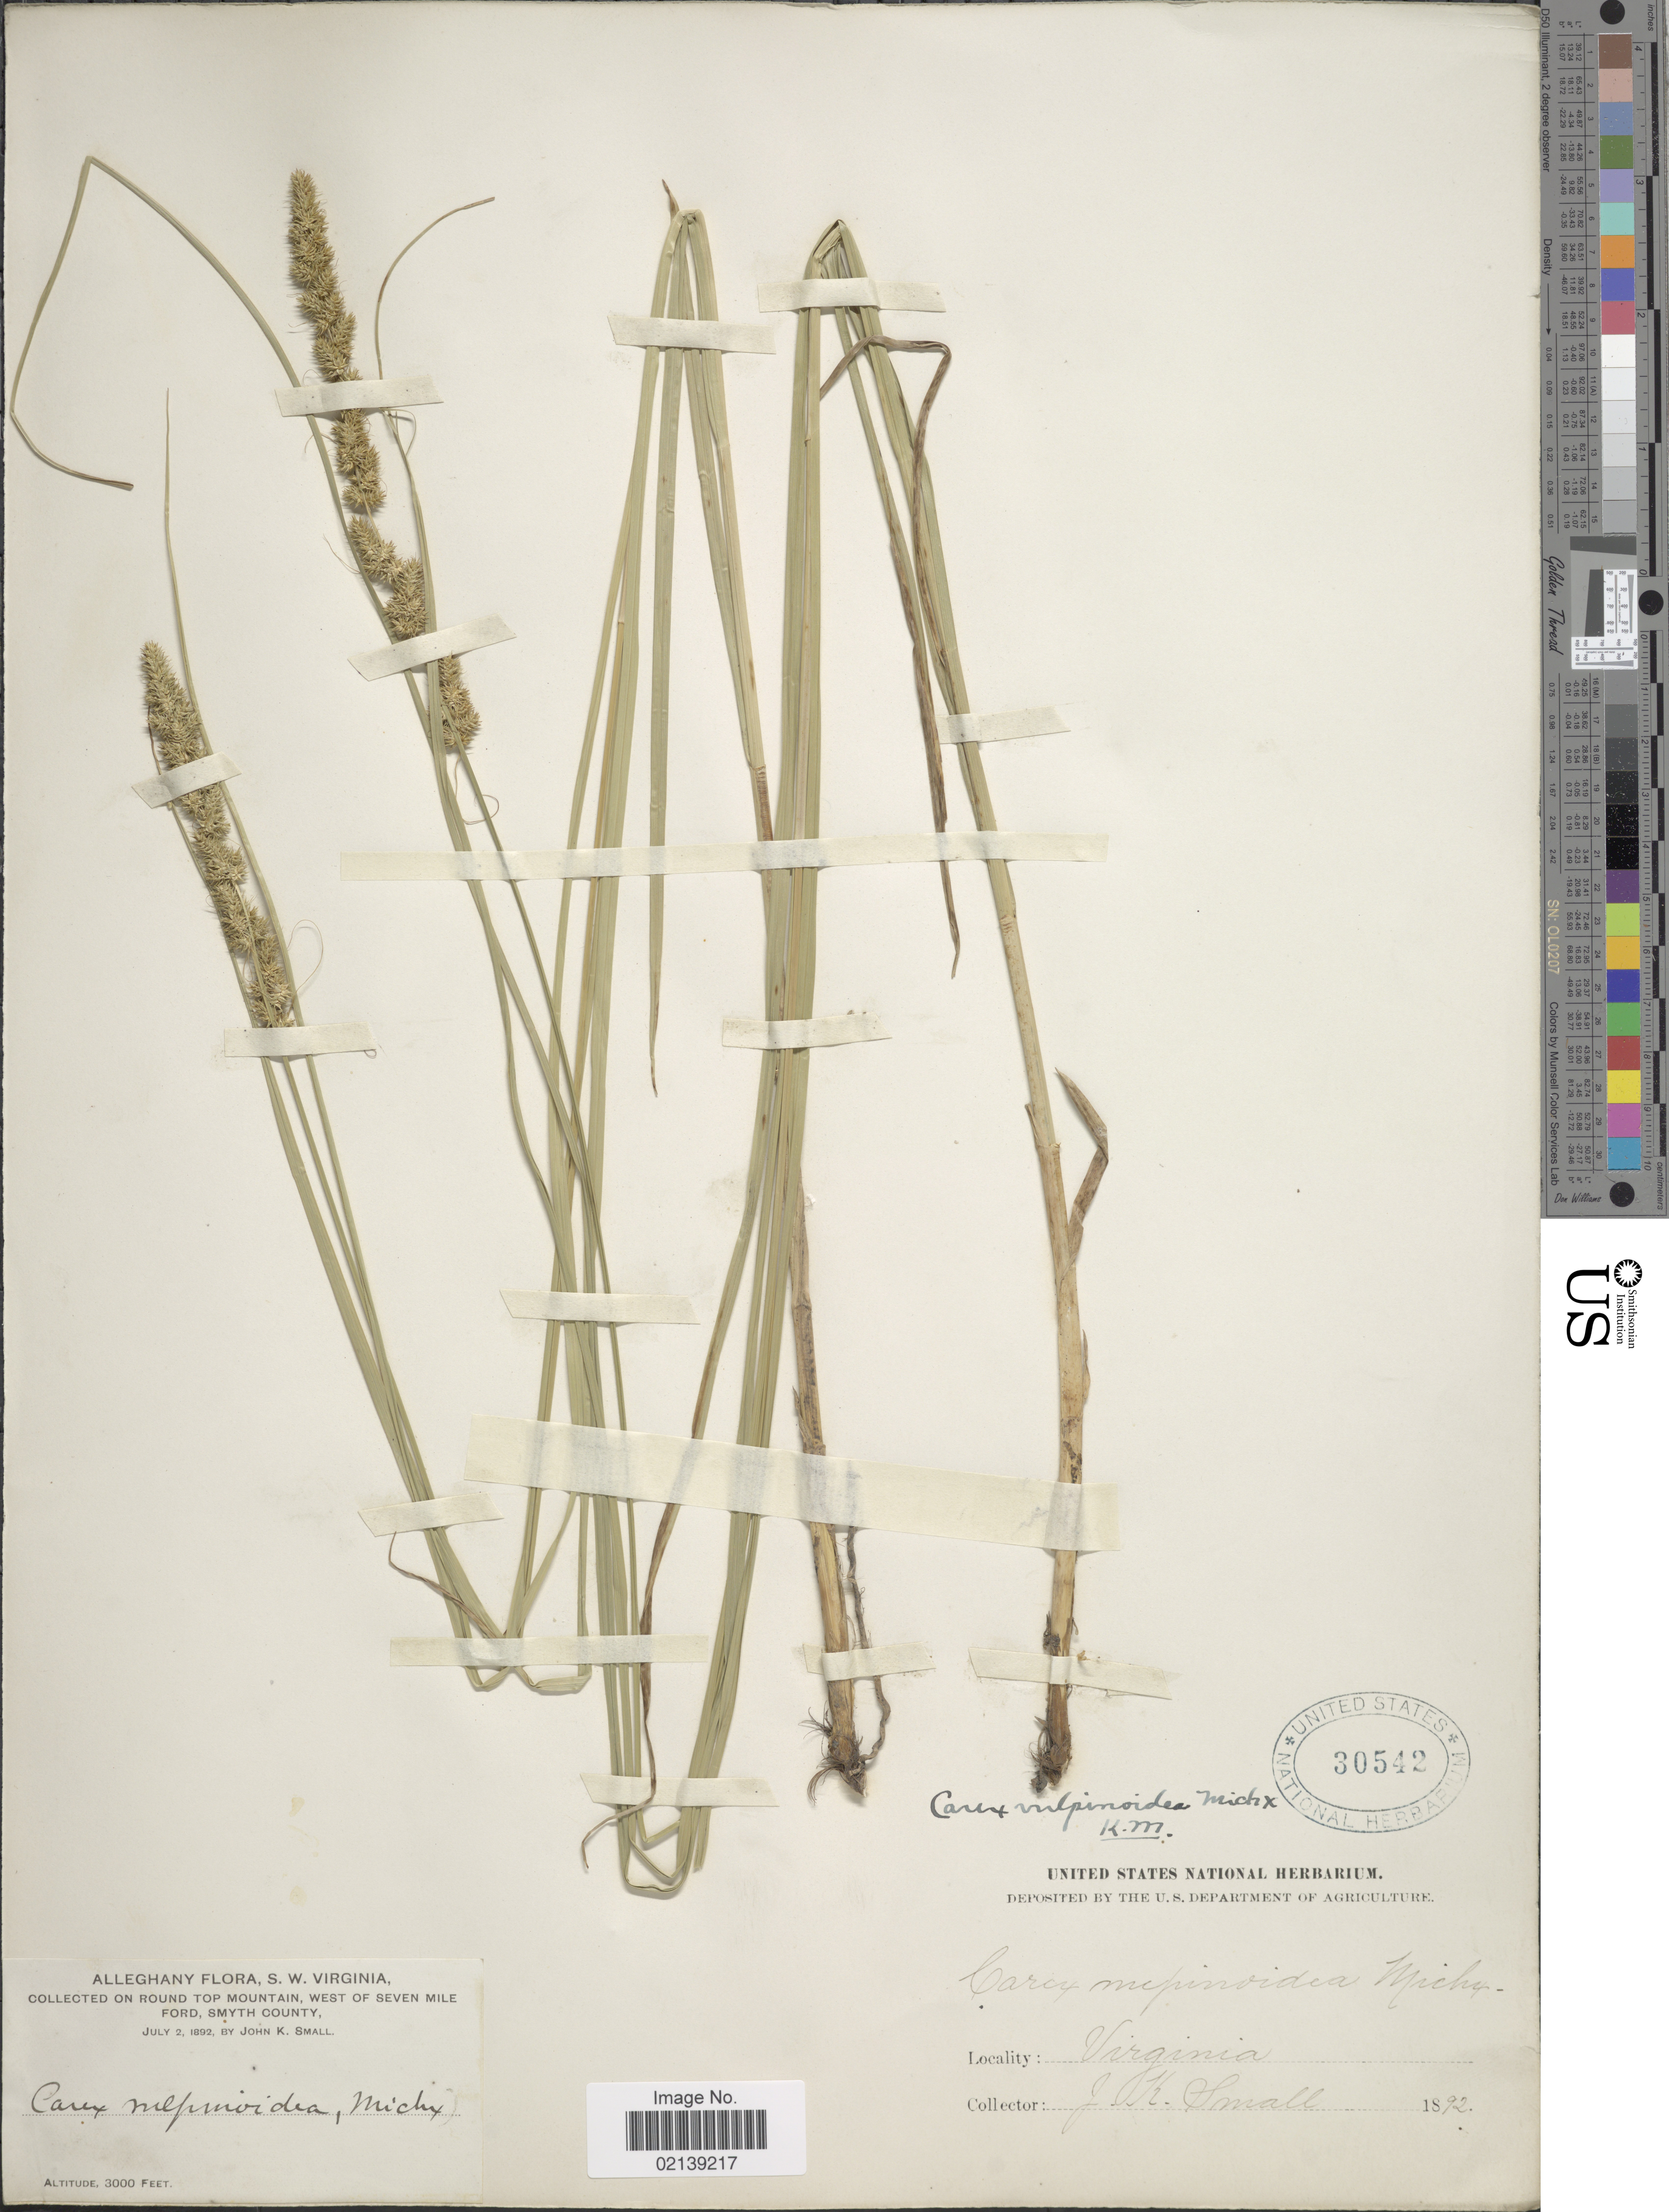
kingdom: Plantae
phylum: Tracheophyta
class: Liliopsida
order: Poales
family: Cyperaceae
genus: Carex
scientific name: Carex vulpinoidea Michx.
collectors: J. K. Small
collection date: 1892-07-02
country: United States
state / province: Virginia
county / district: Smyth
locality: Alleghany, S.W. Virginia, on round top mountain, west of Seven Mile Ford, Smyth County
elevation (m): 914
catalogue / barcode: US 30542